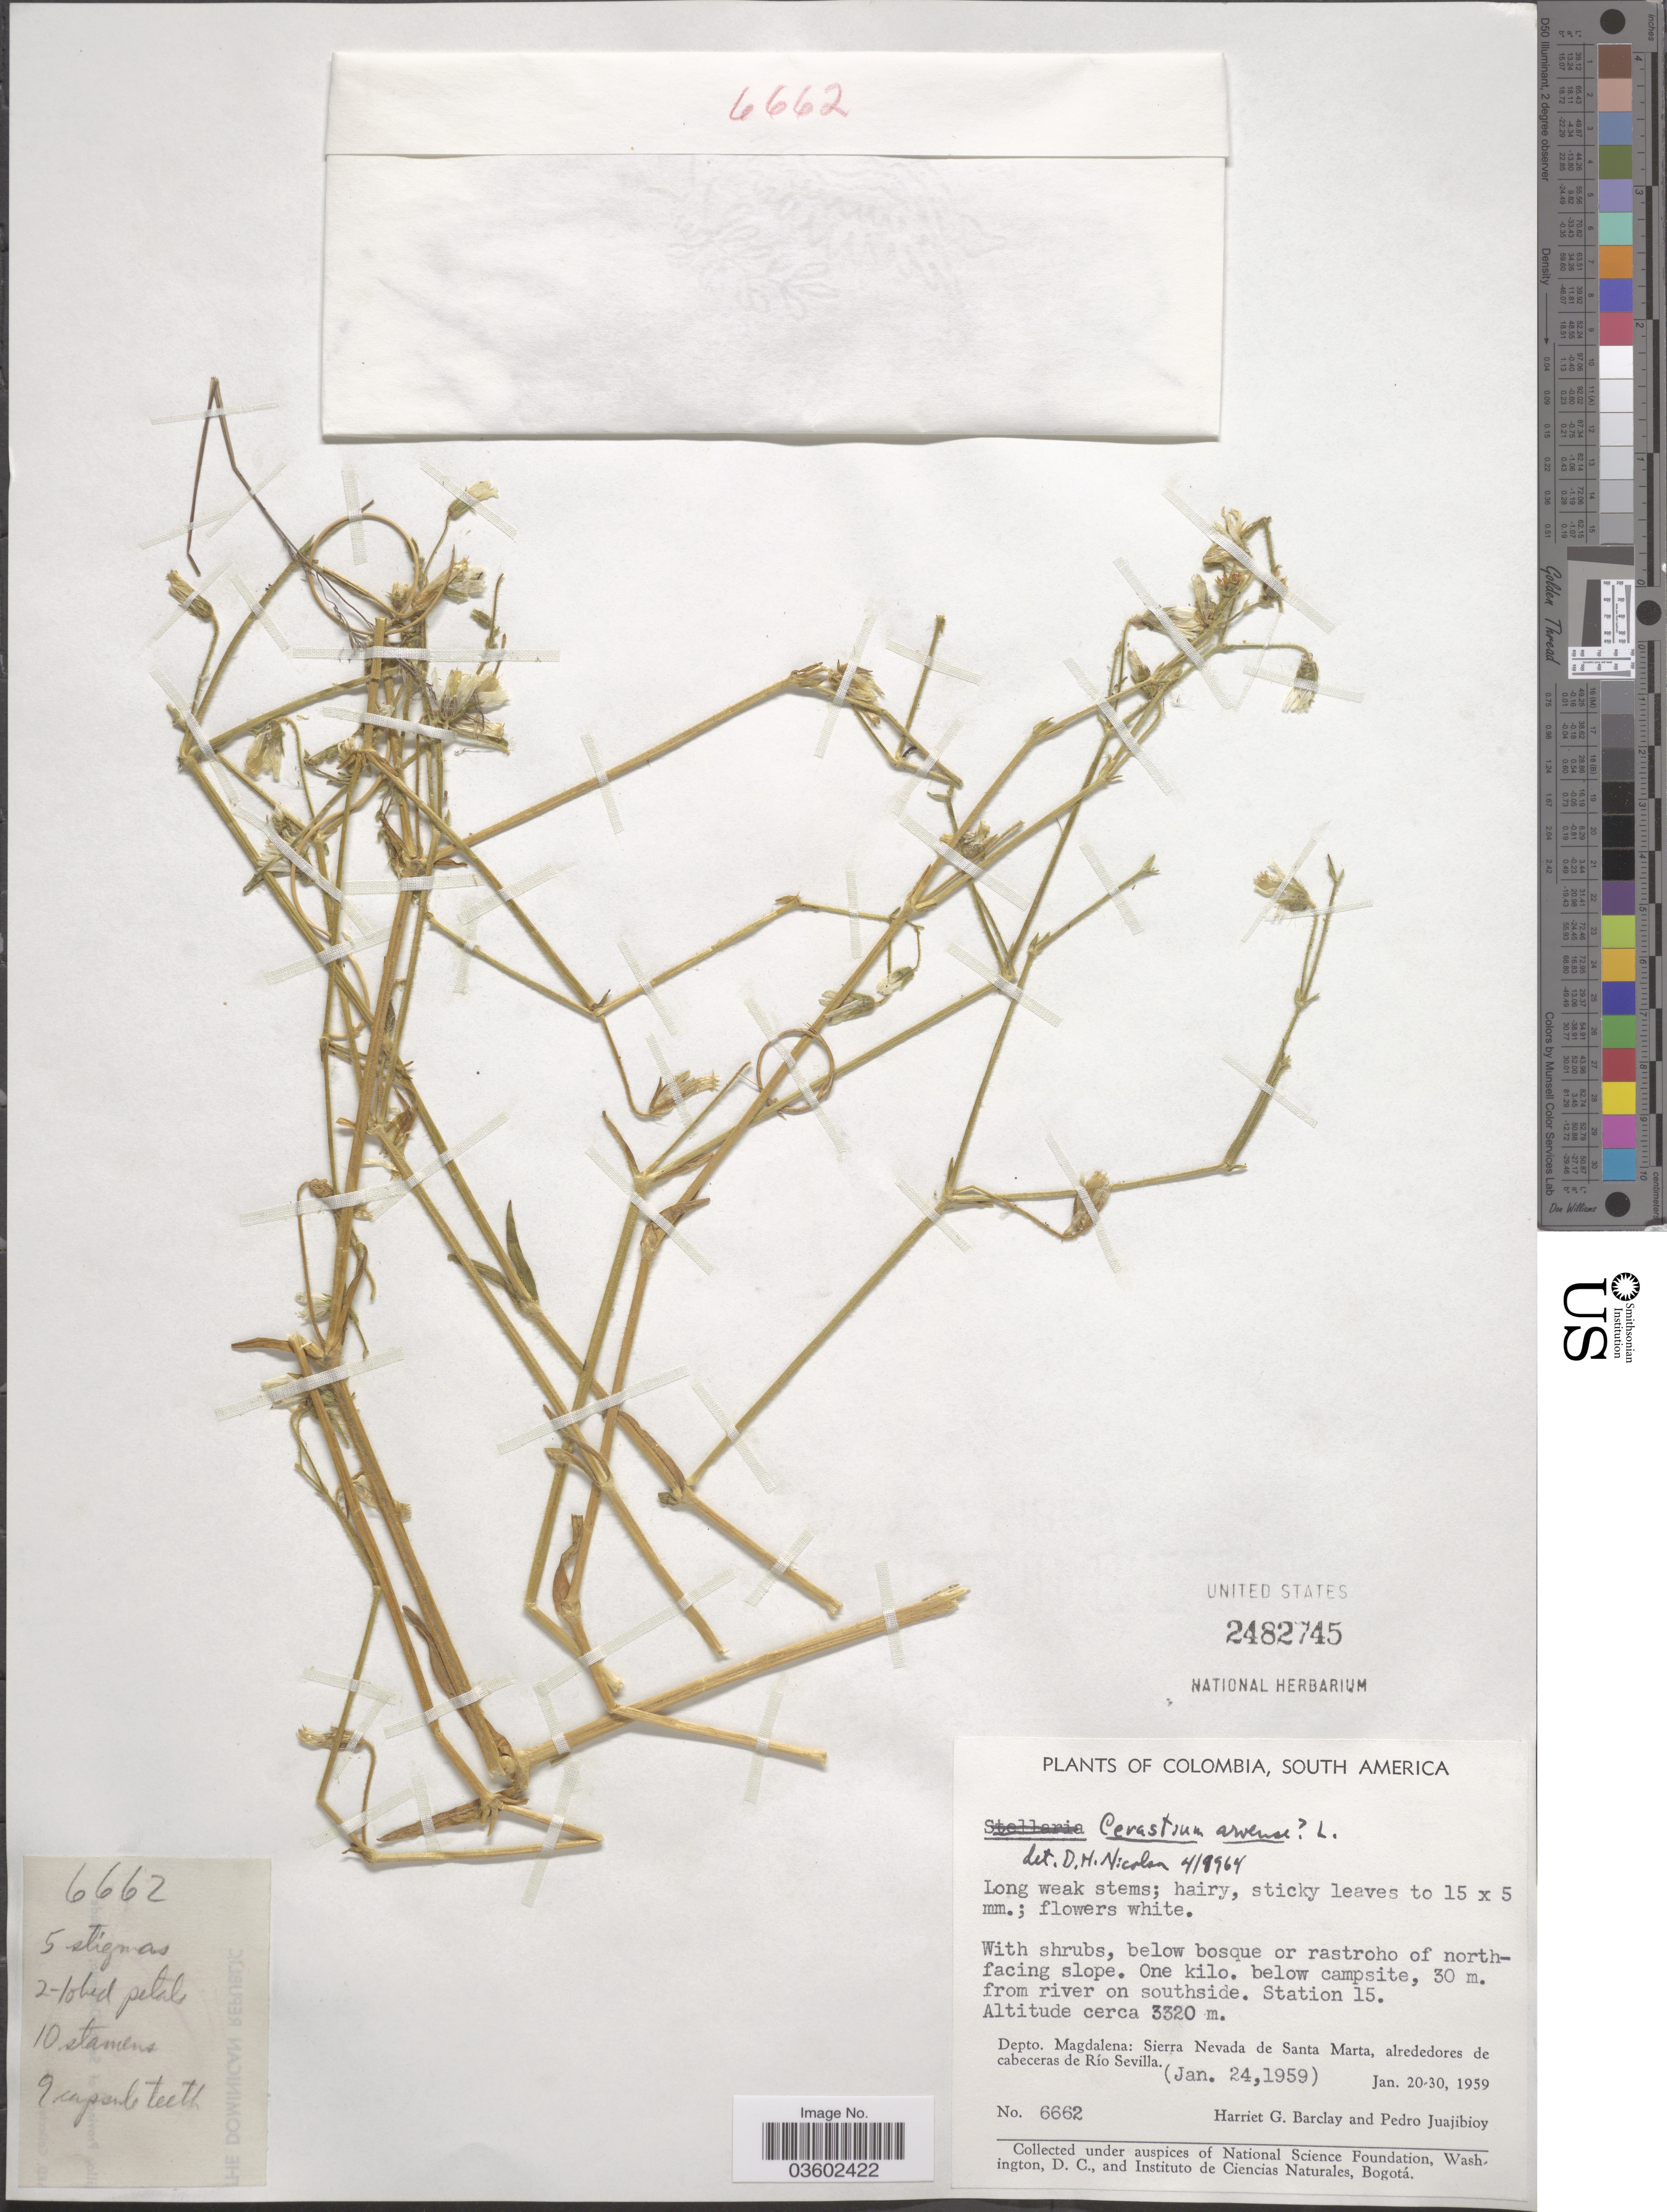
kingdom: Plantae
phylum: Tracheophyta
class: Magnoliopsida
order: Caryophyllales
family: Caryophyllaceae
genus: Cerastium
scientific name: Cerastium arvense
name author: L.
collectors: H. G. Barclay & P. Juajibioy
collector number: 6662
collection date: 1959-01-24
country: Colombia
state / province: Magdalena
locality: One kilo. below campsite, 30 m. from river on southside. Station 15. Depto. Magdalena: Sierra Nevada de Santa Marta, alrededores de cabeceras de Río Sevilla.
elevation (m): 3320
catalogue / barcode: US 2482745